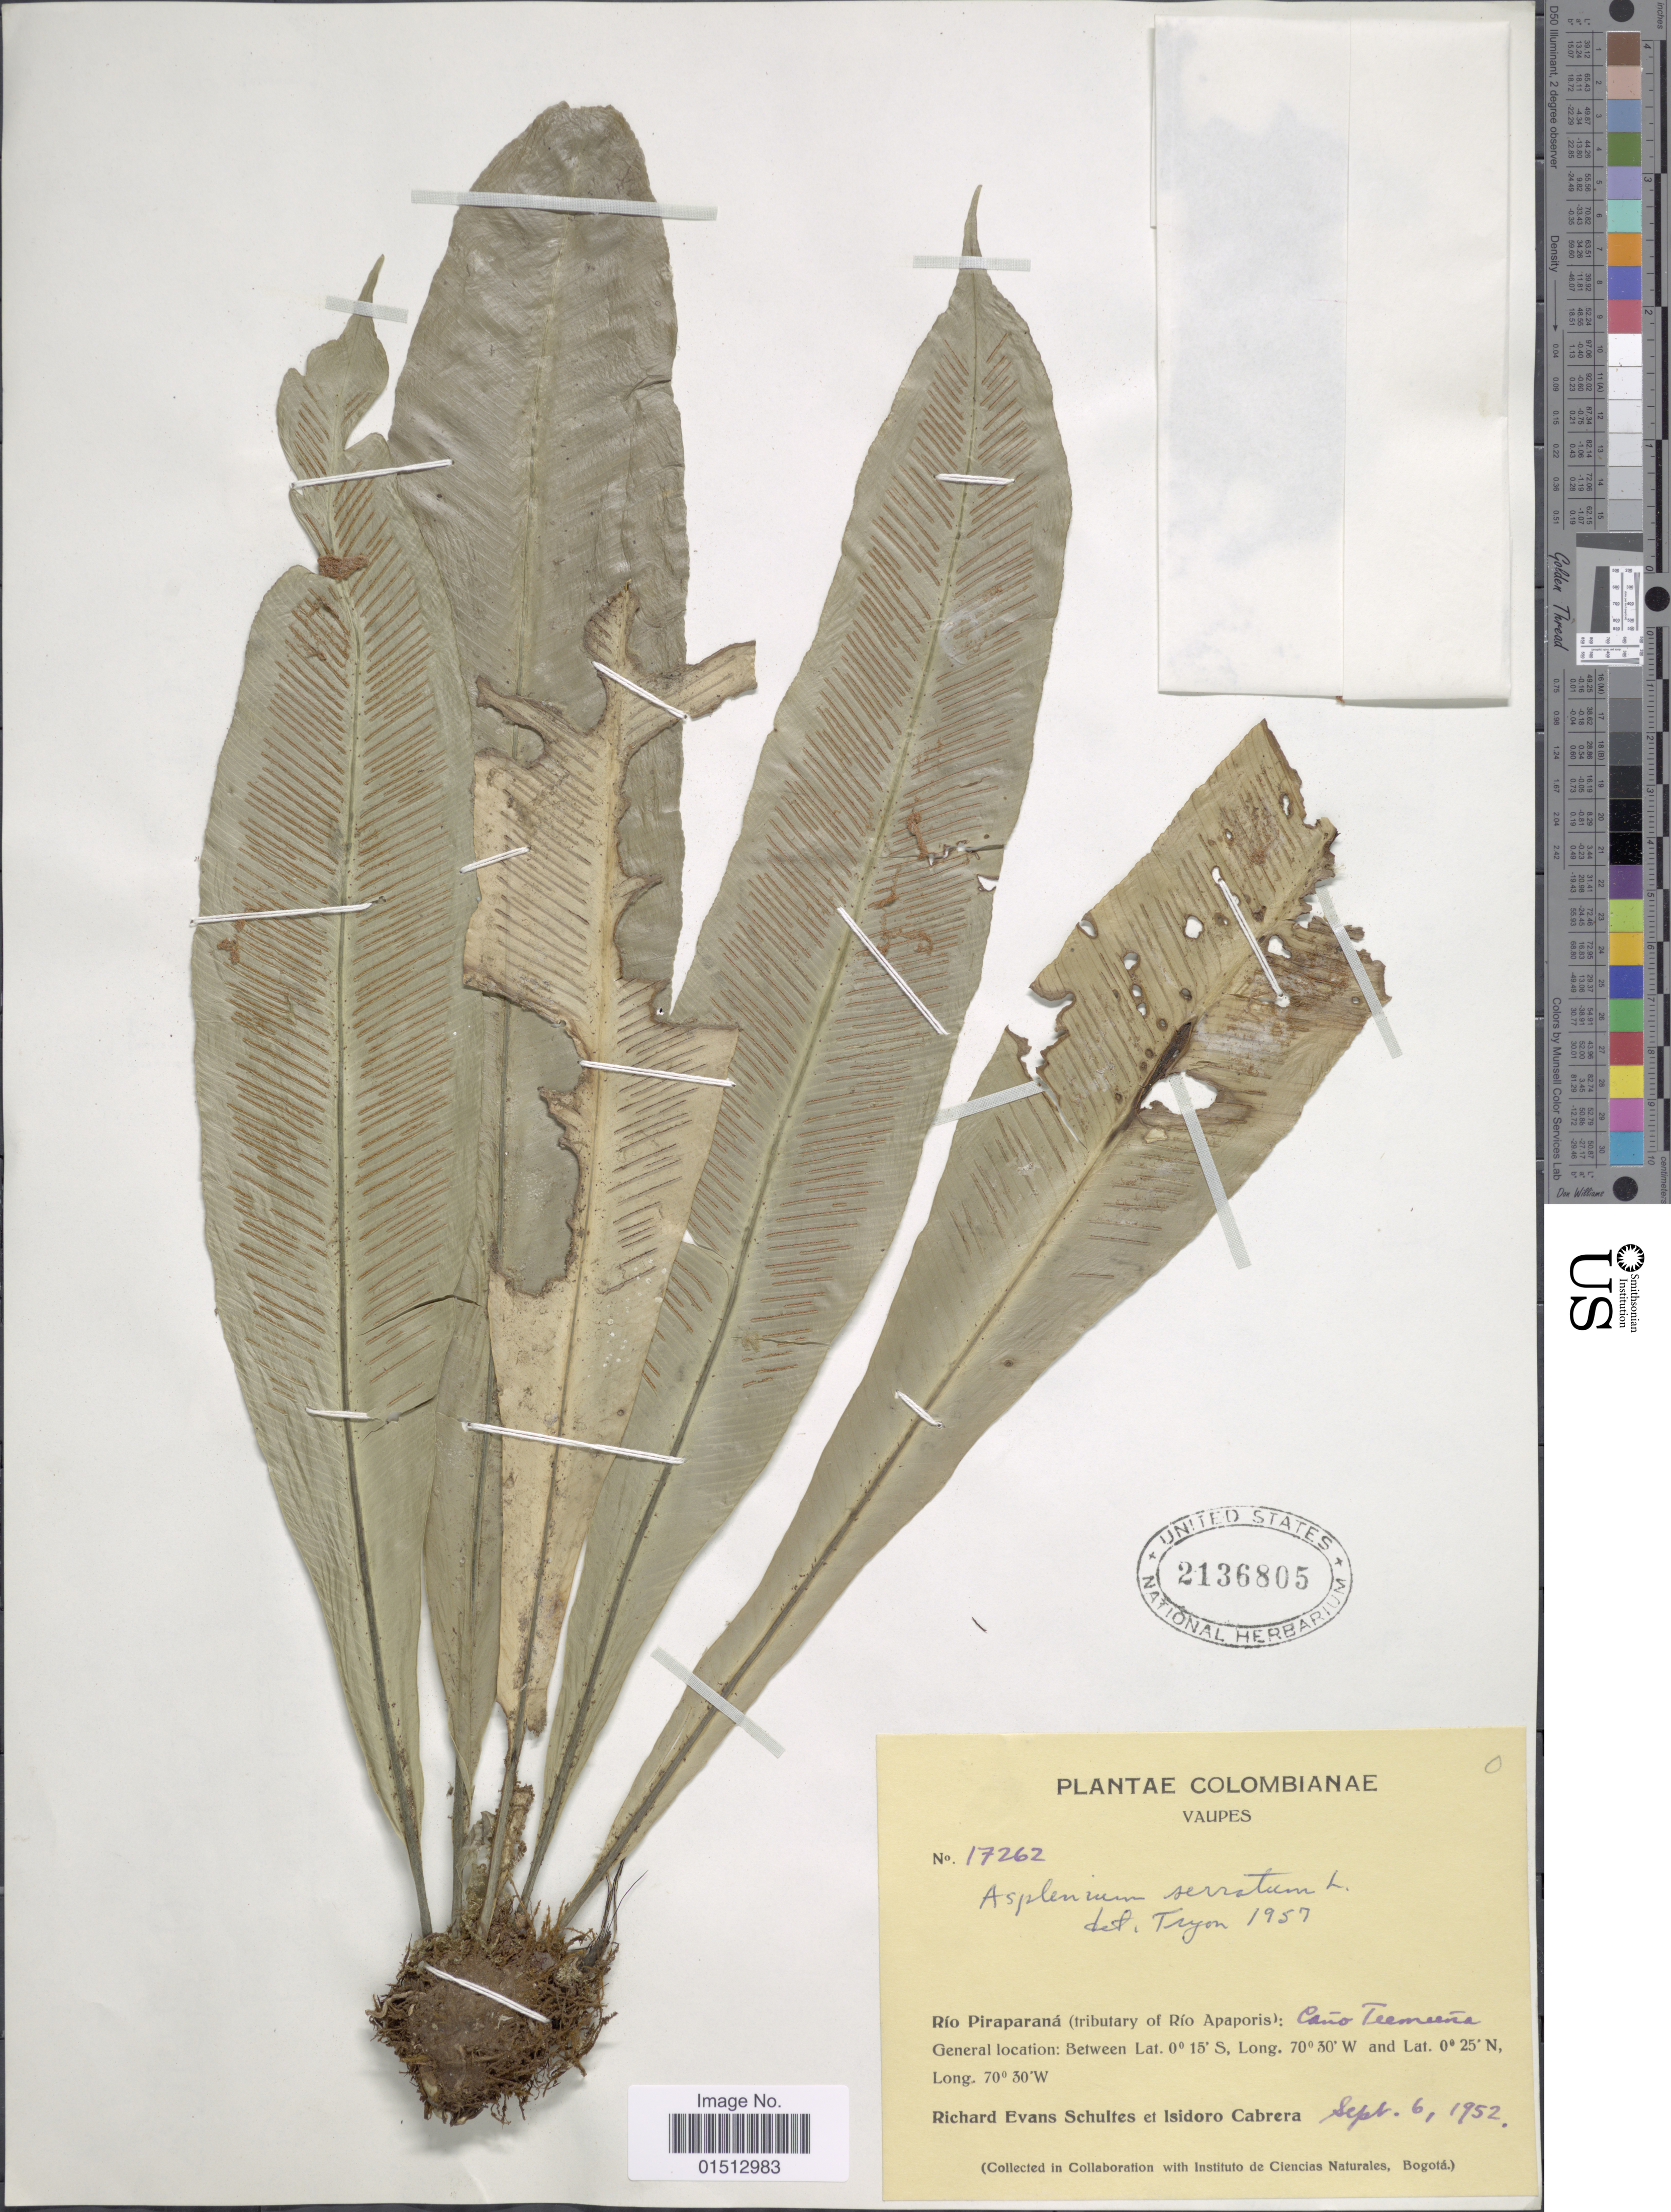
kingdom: Plantae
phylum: Tracheophyta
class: Polypodiopsida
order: Polypodiales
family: Aspleniaceae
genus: Asplenium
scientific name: Asplenium serratum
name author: L.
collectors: R. E. Schultes & I. Cabrera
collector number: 17262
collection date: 1952-09-06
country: Colombia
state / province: Vaupés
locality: Colombianae, Vaupes, Rio Piraparana (tributary of Rio Apaporis): Cano Teemeena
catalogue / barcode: US 2136805